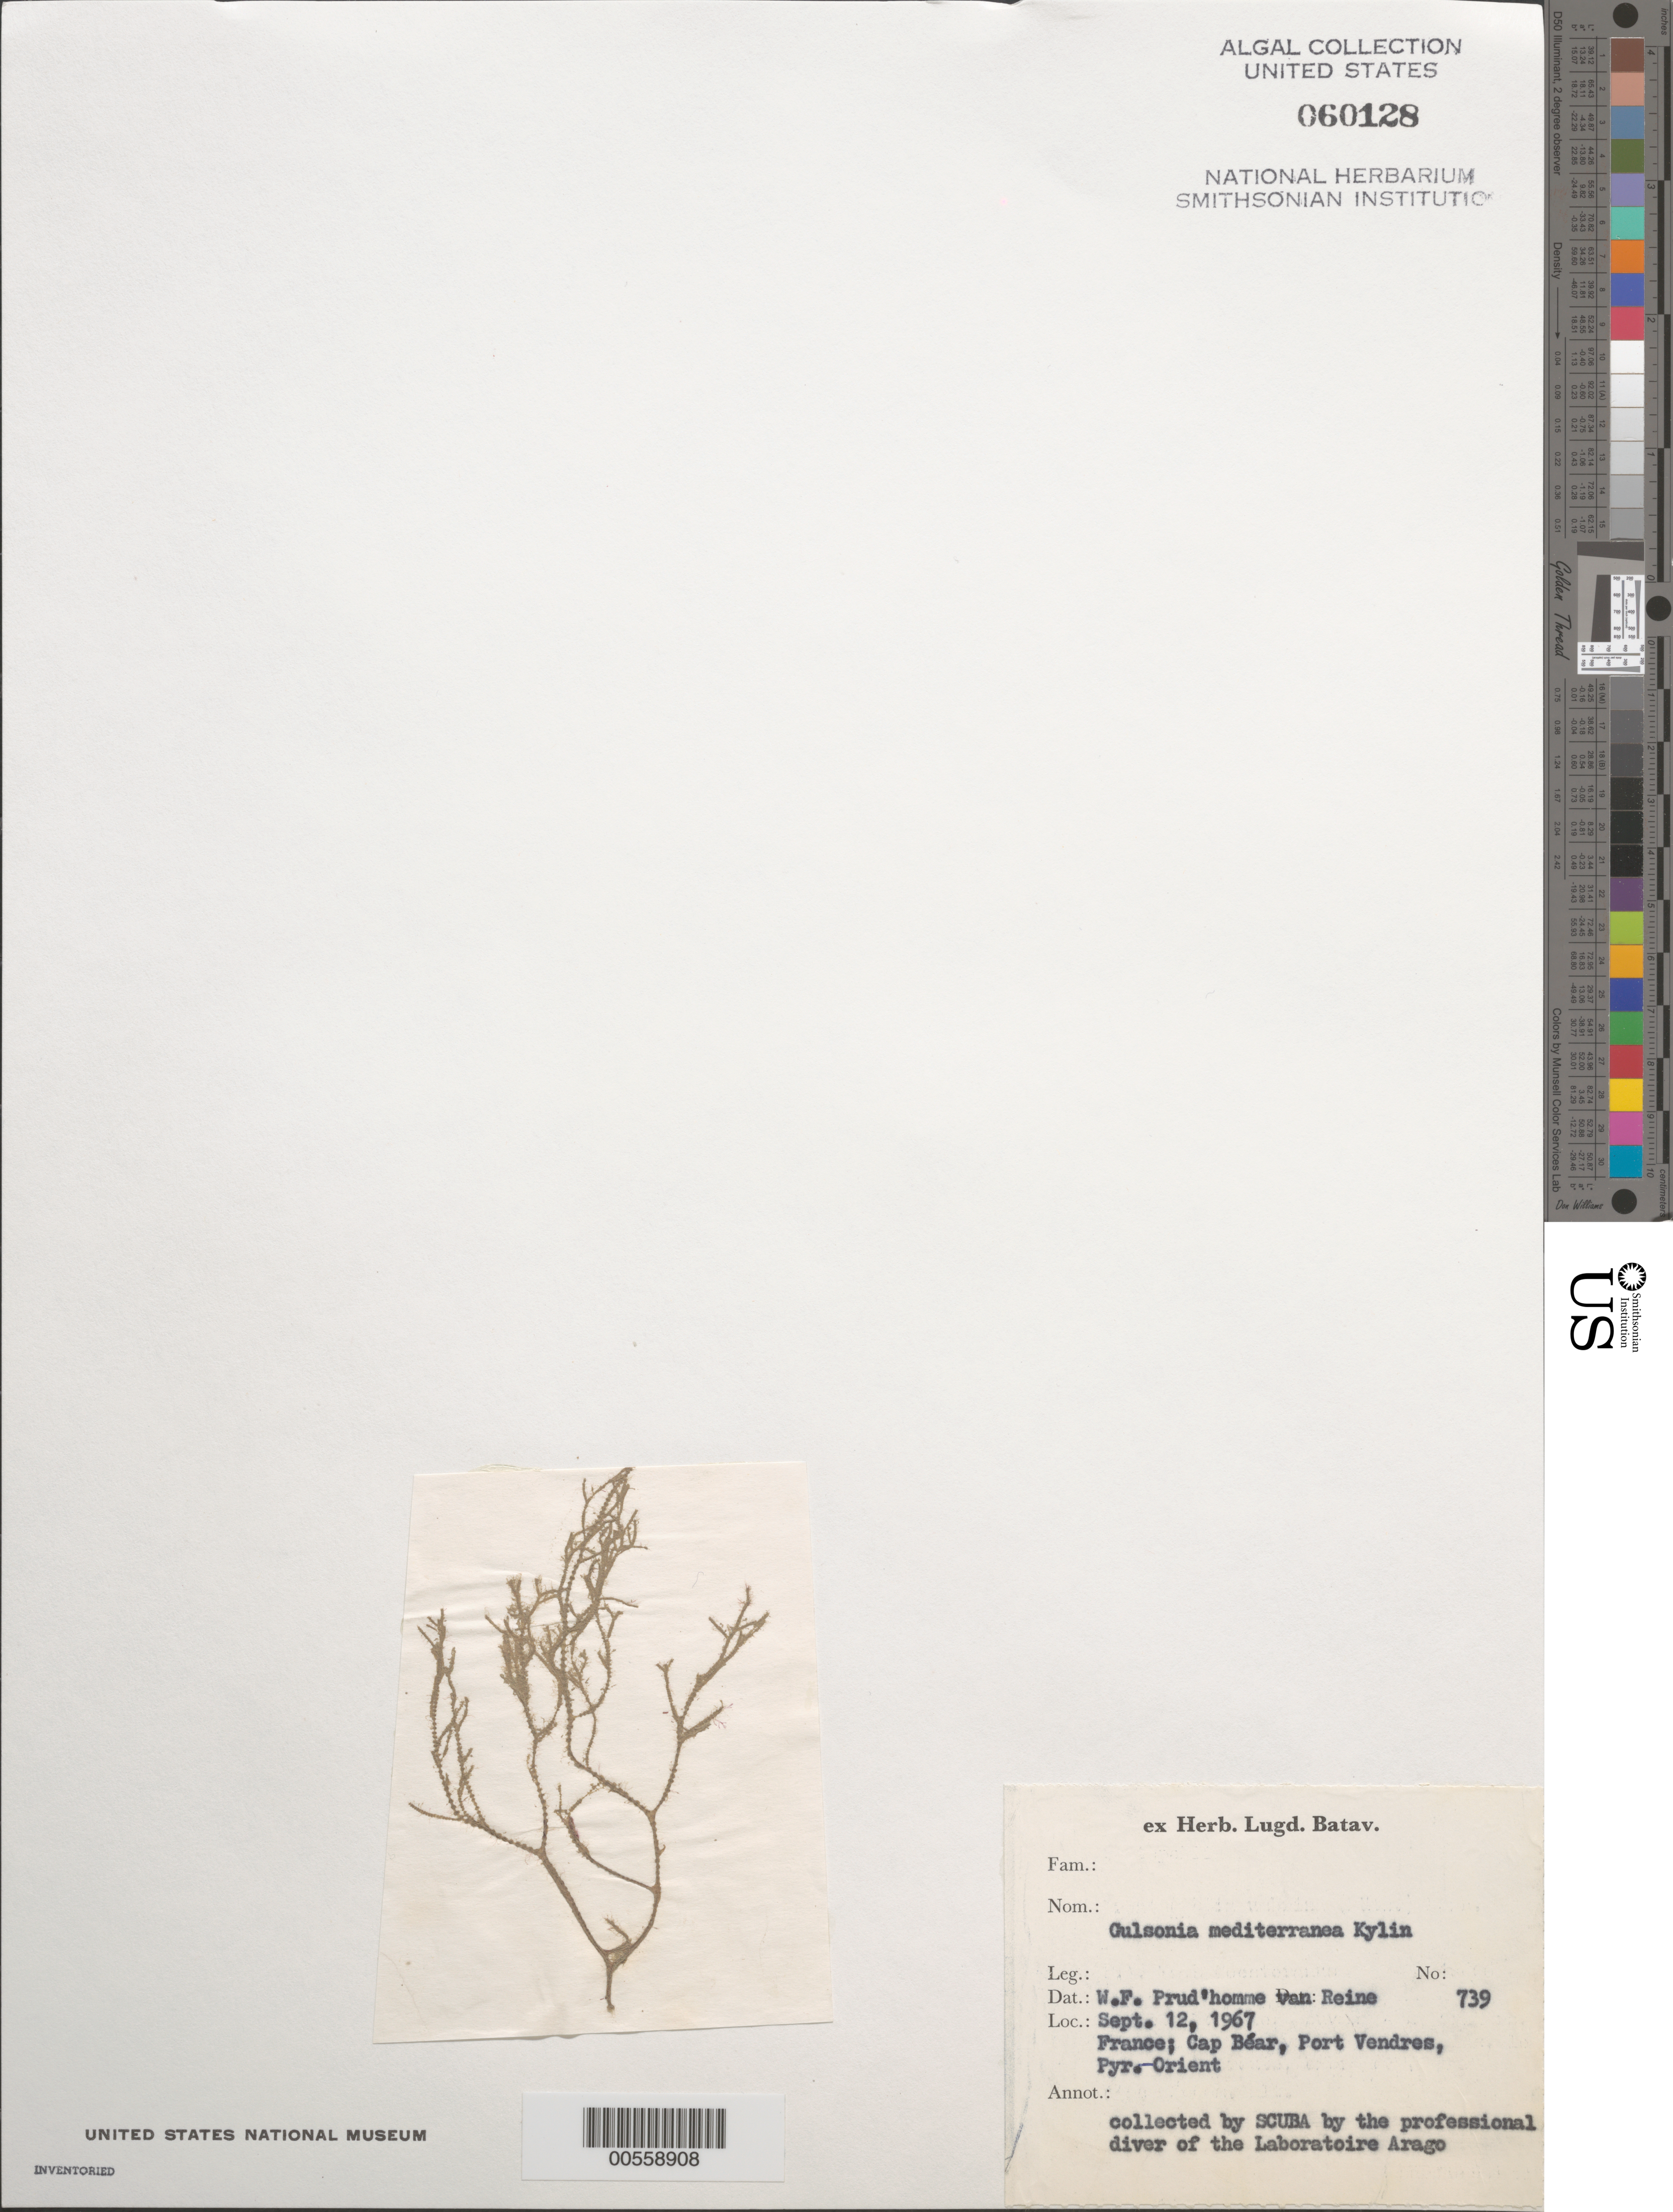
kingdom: Plantae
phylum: Rhodophyta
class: Florideophyceae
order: Ceramiales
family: Callithamniaceae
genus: Gulsonia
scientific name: Gulsonia mediterranea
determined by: Prud'homme van Reine, W. F.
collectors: W. Prud'homme van Reine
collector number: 739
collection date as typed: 12 Sep 1967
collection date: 1967-09-12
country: France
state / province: Occitanie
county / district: Pyrénées-Orientales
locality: Cap Bear, Port Vendres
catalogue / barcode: US 60128